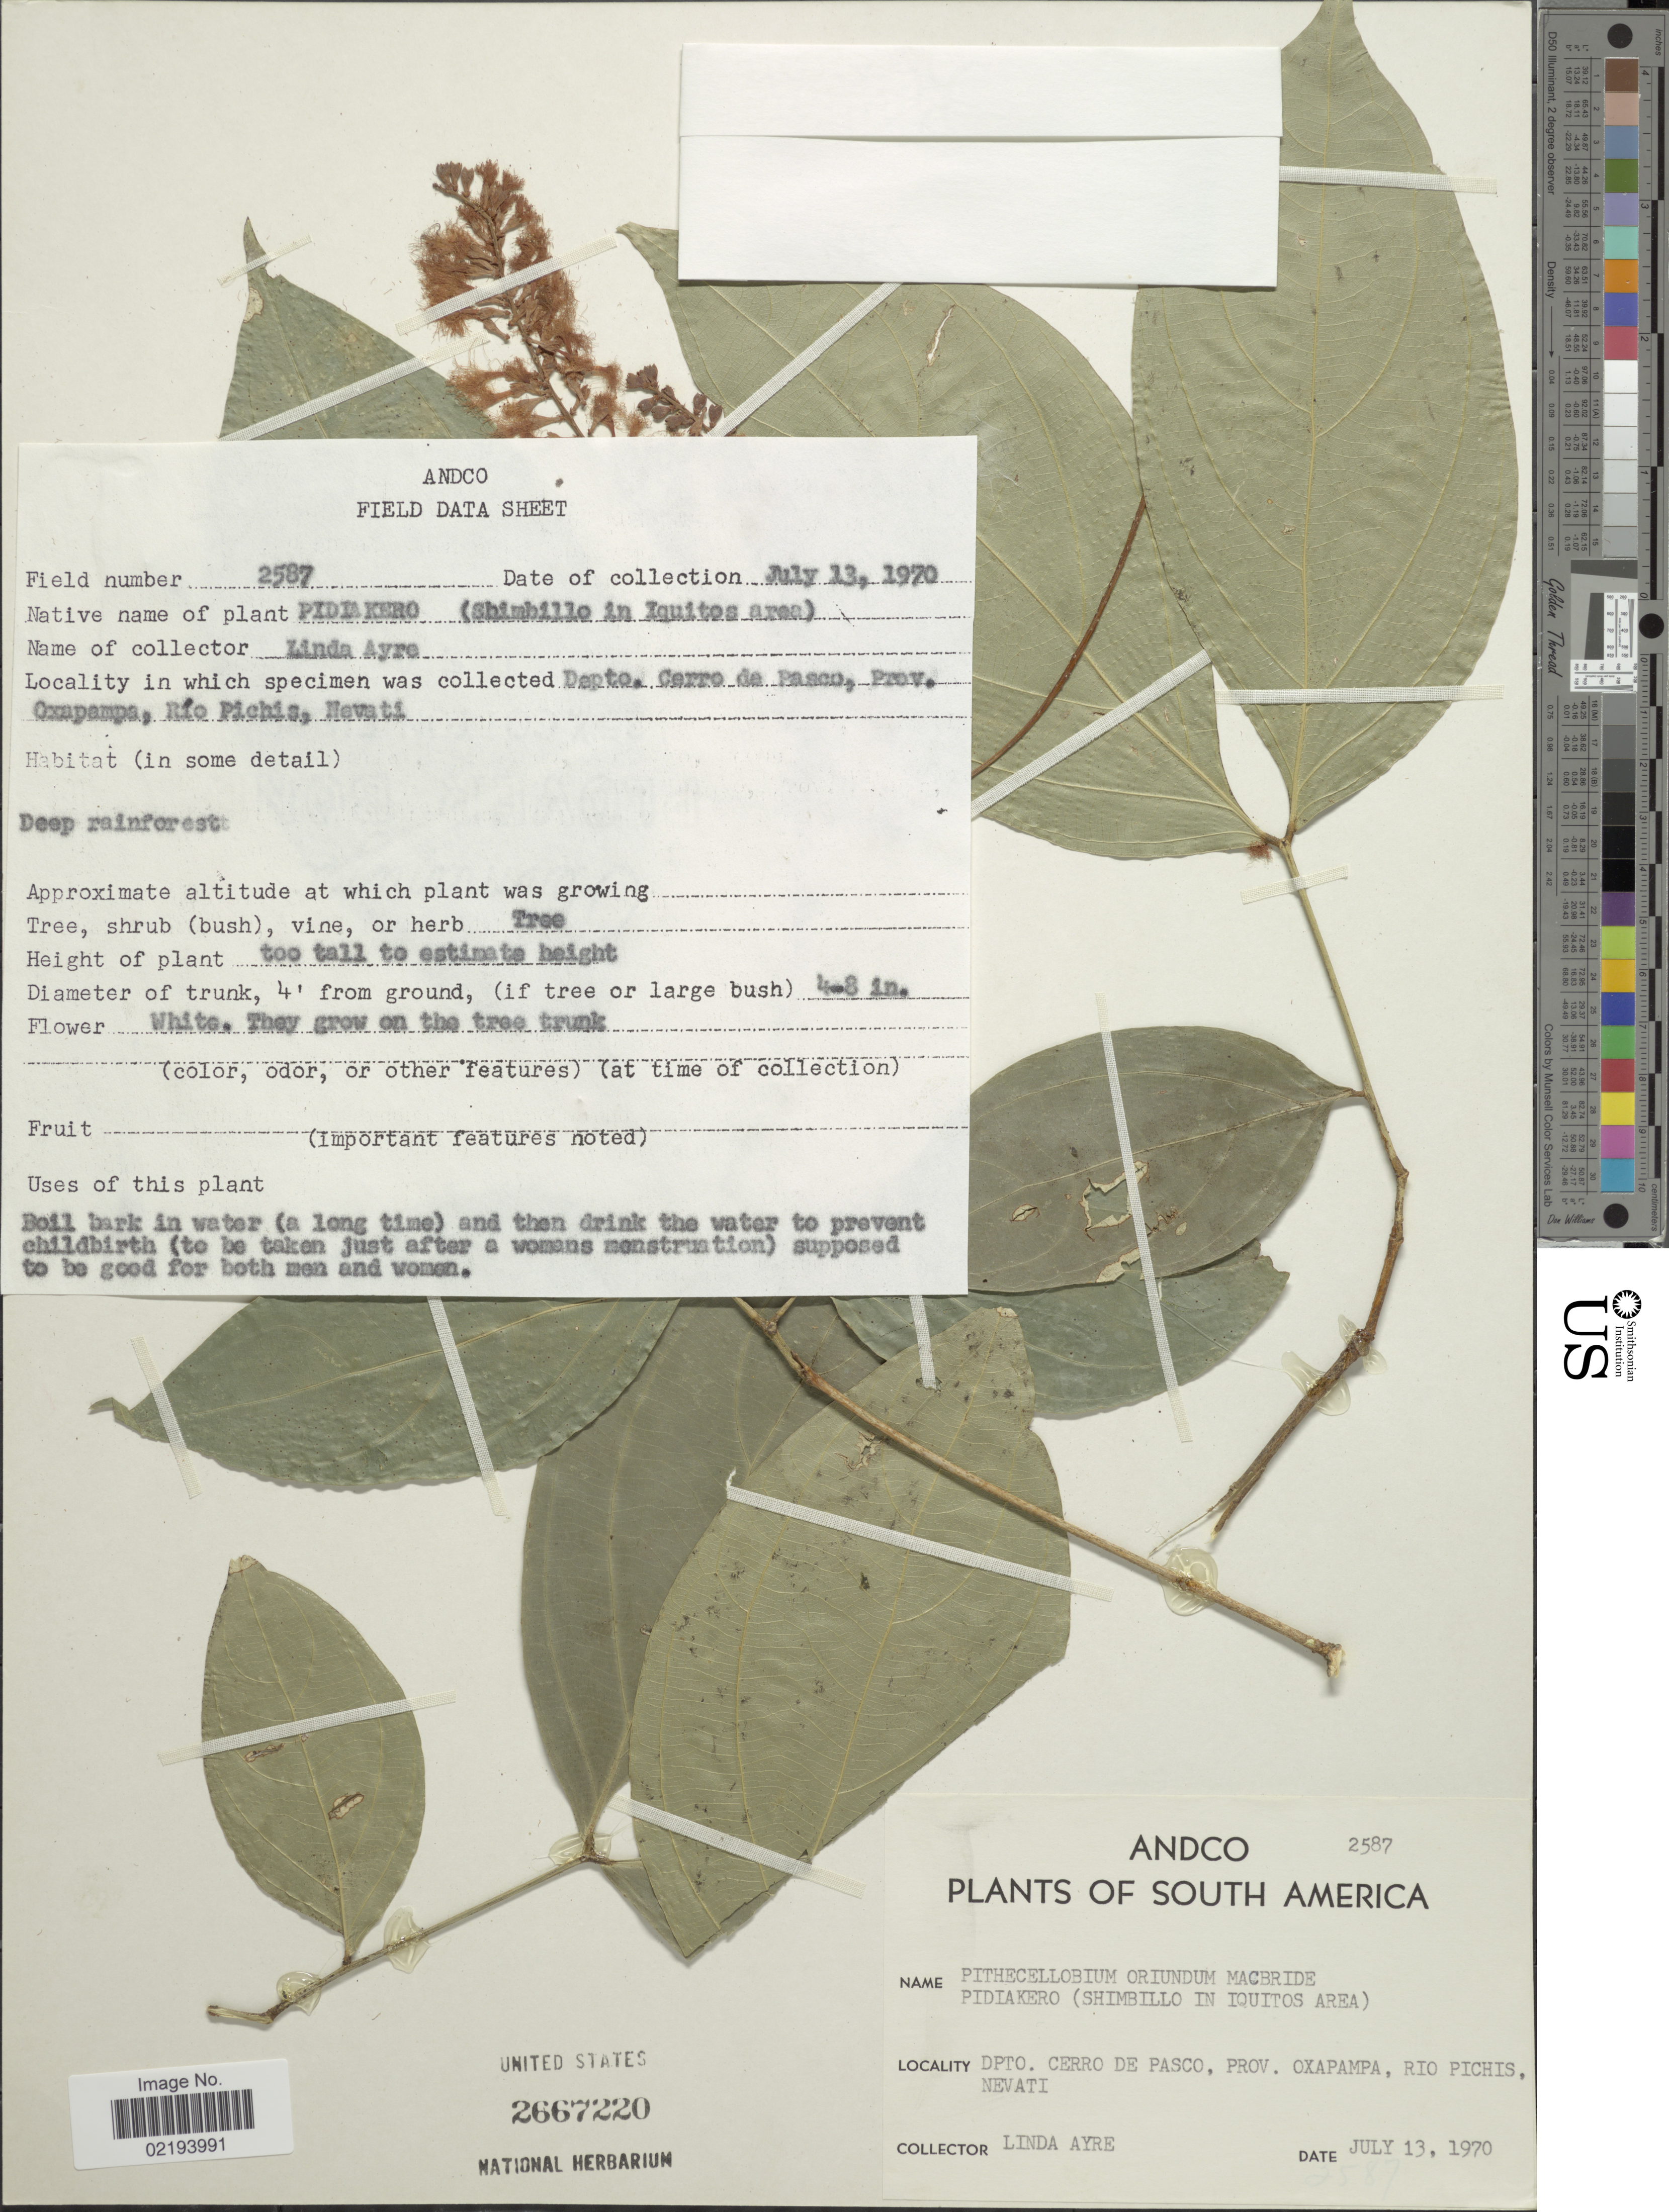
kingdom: Plantae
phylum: Tracheophyta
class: Magnoliopsida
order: Fabales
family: Fabaceae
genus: Zygia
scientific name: Zygia coccinea var. oriunda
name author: (J.F. Macbr.) Barneby & J.W. Grimes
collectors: L. Ayre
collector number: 2587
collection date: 1970-07-13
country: Peru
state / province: Pasco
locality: Dpto. Cerro de Pasco, Prov. Oxapampa, Rio Pichis, Nevati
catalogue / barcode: US 2667220